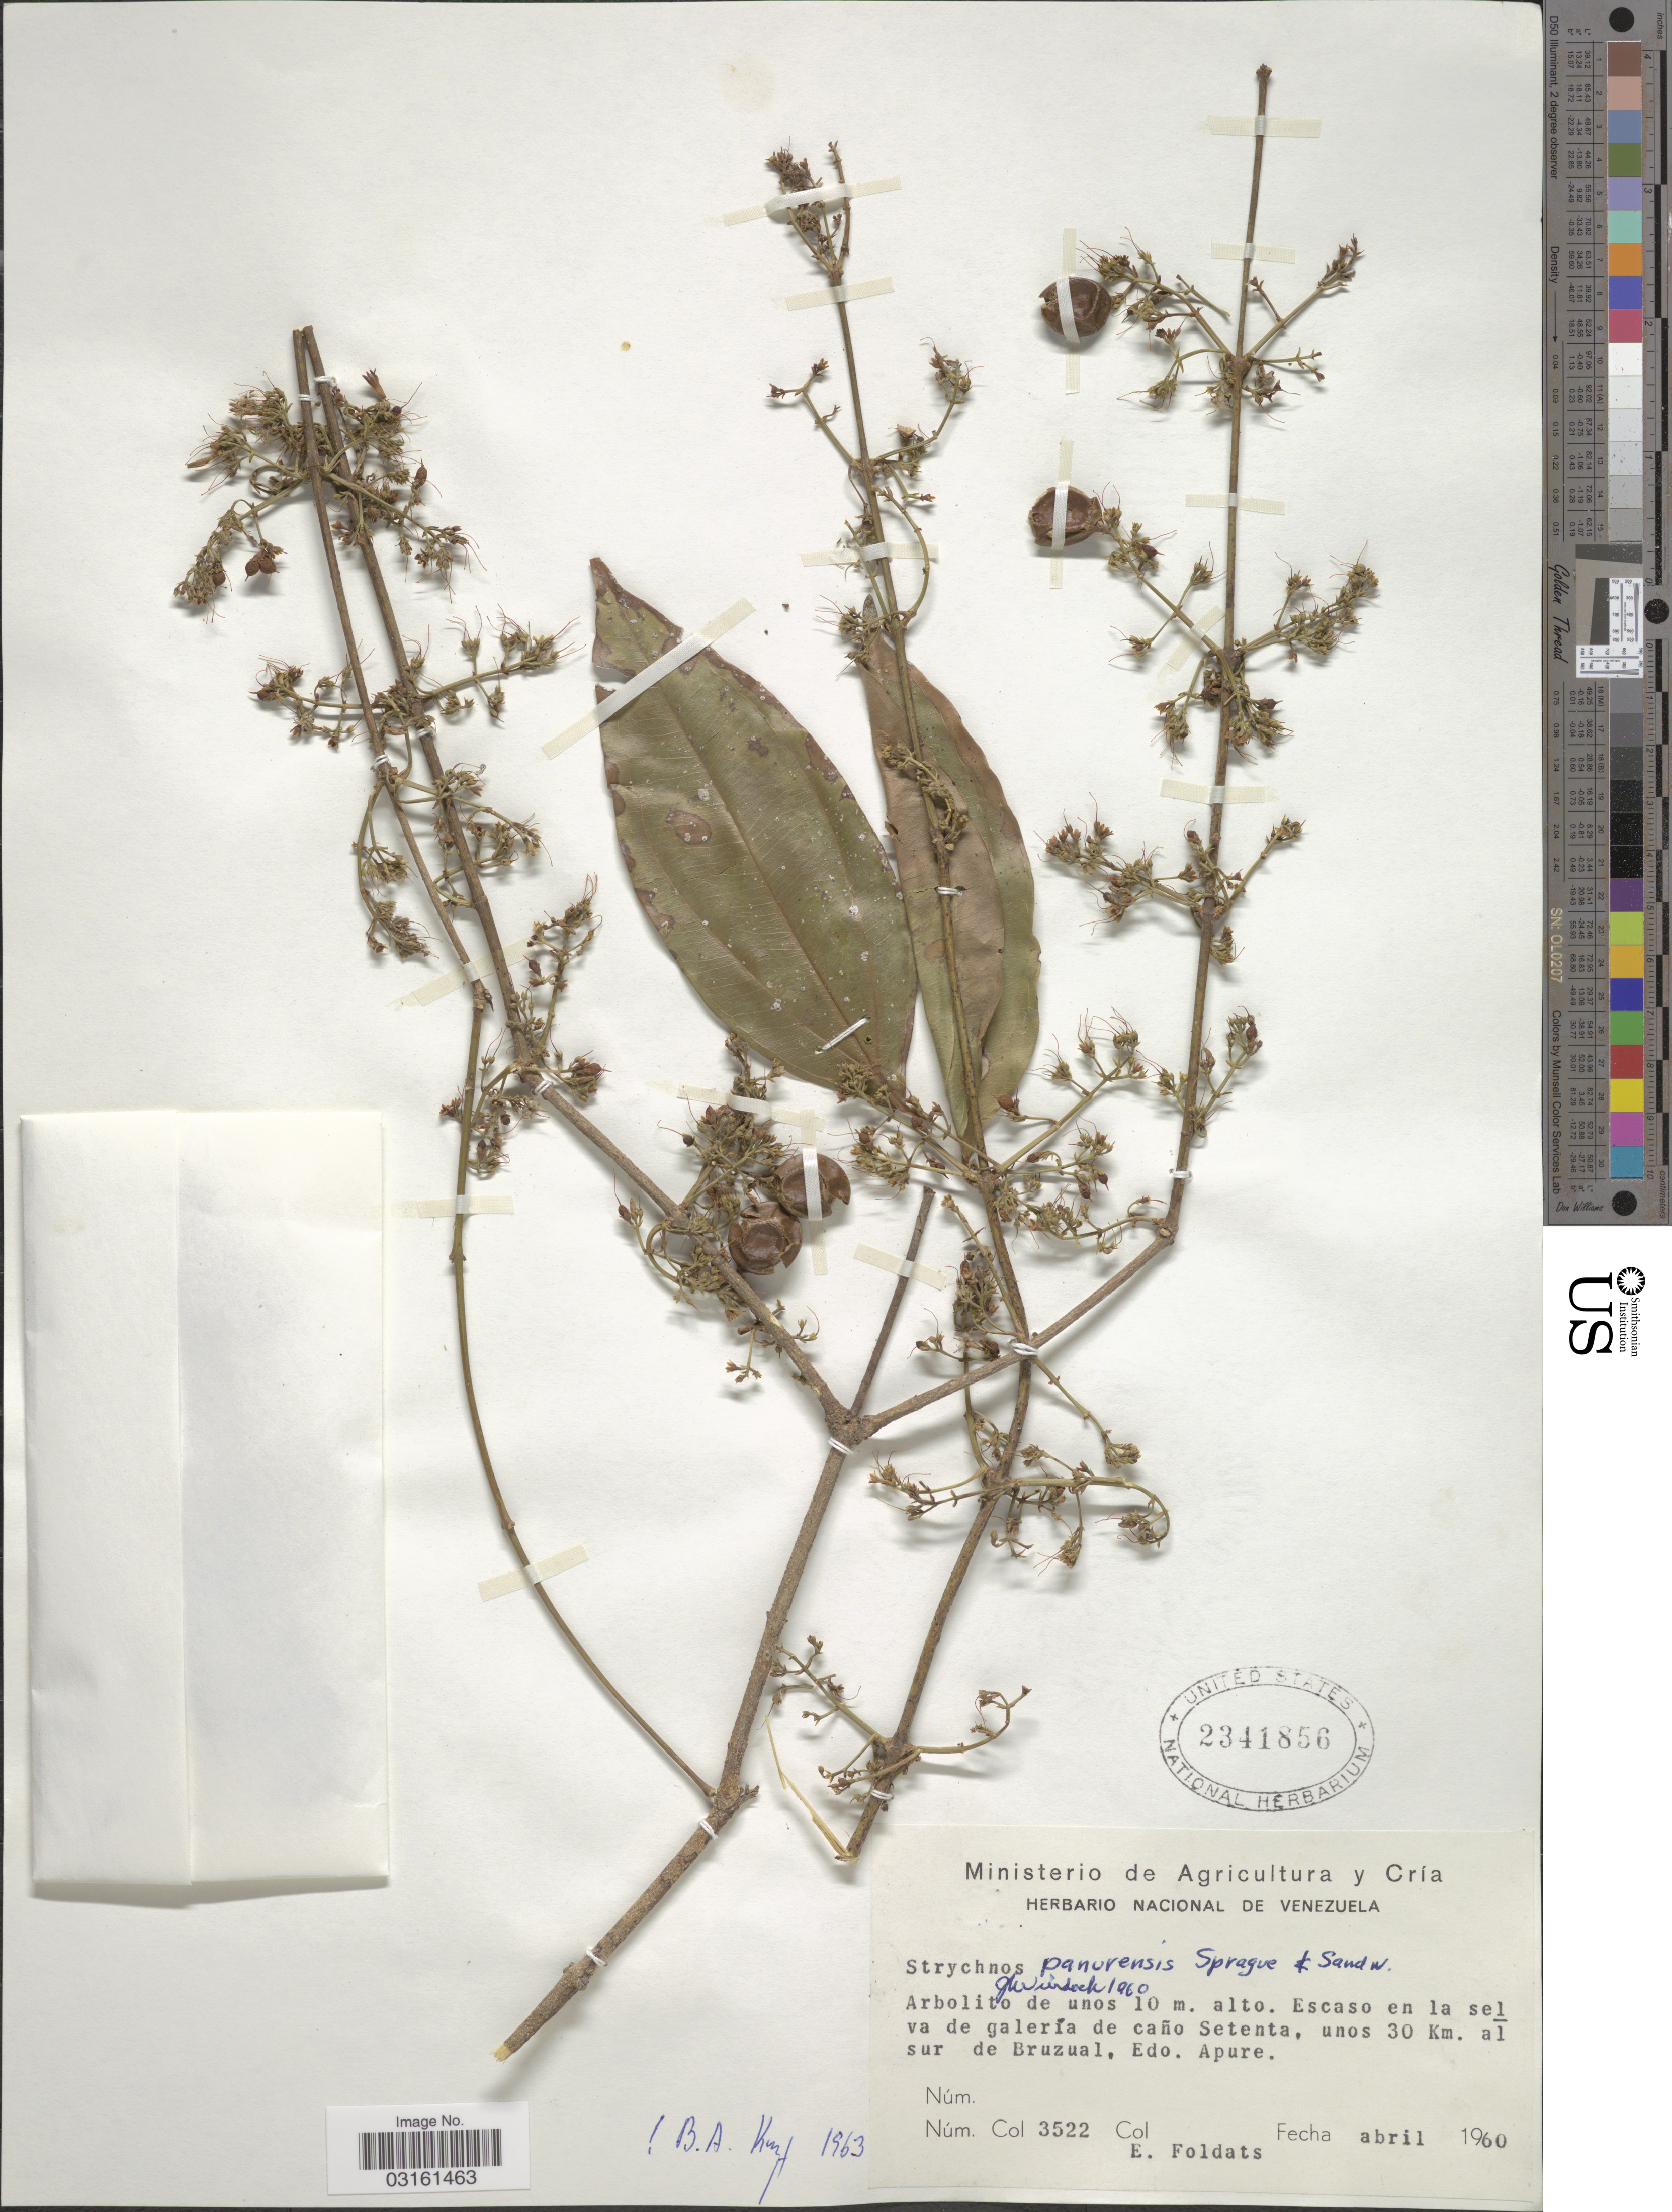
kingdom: Plantae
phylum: Tracheophyta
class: Magnoliopsida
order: Gentianales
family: Loganiaceae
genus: Strychnos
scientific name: Strychnos panurensis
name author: Sprague & Sandwith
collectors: E. Foldats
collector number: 3522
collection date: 1960-04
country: Venezuela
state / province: Apure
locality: Escaso en la selva de galería de caño Setenta, unos 30 Km. al sur de Bruzual.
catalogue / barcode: US 2341856